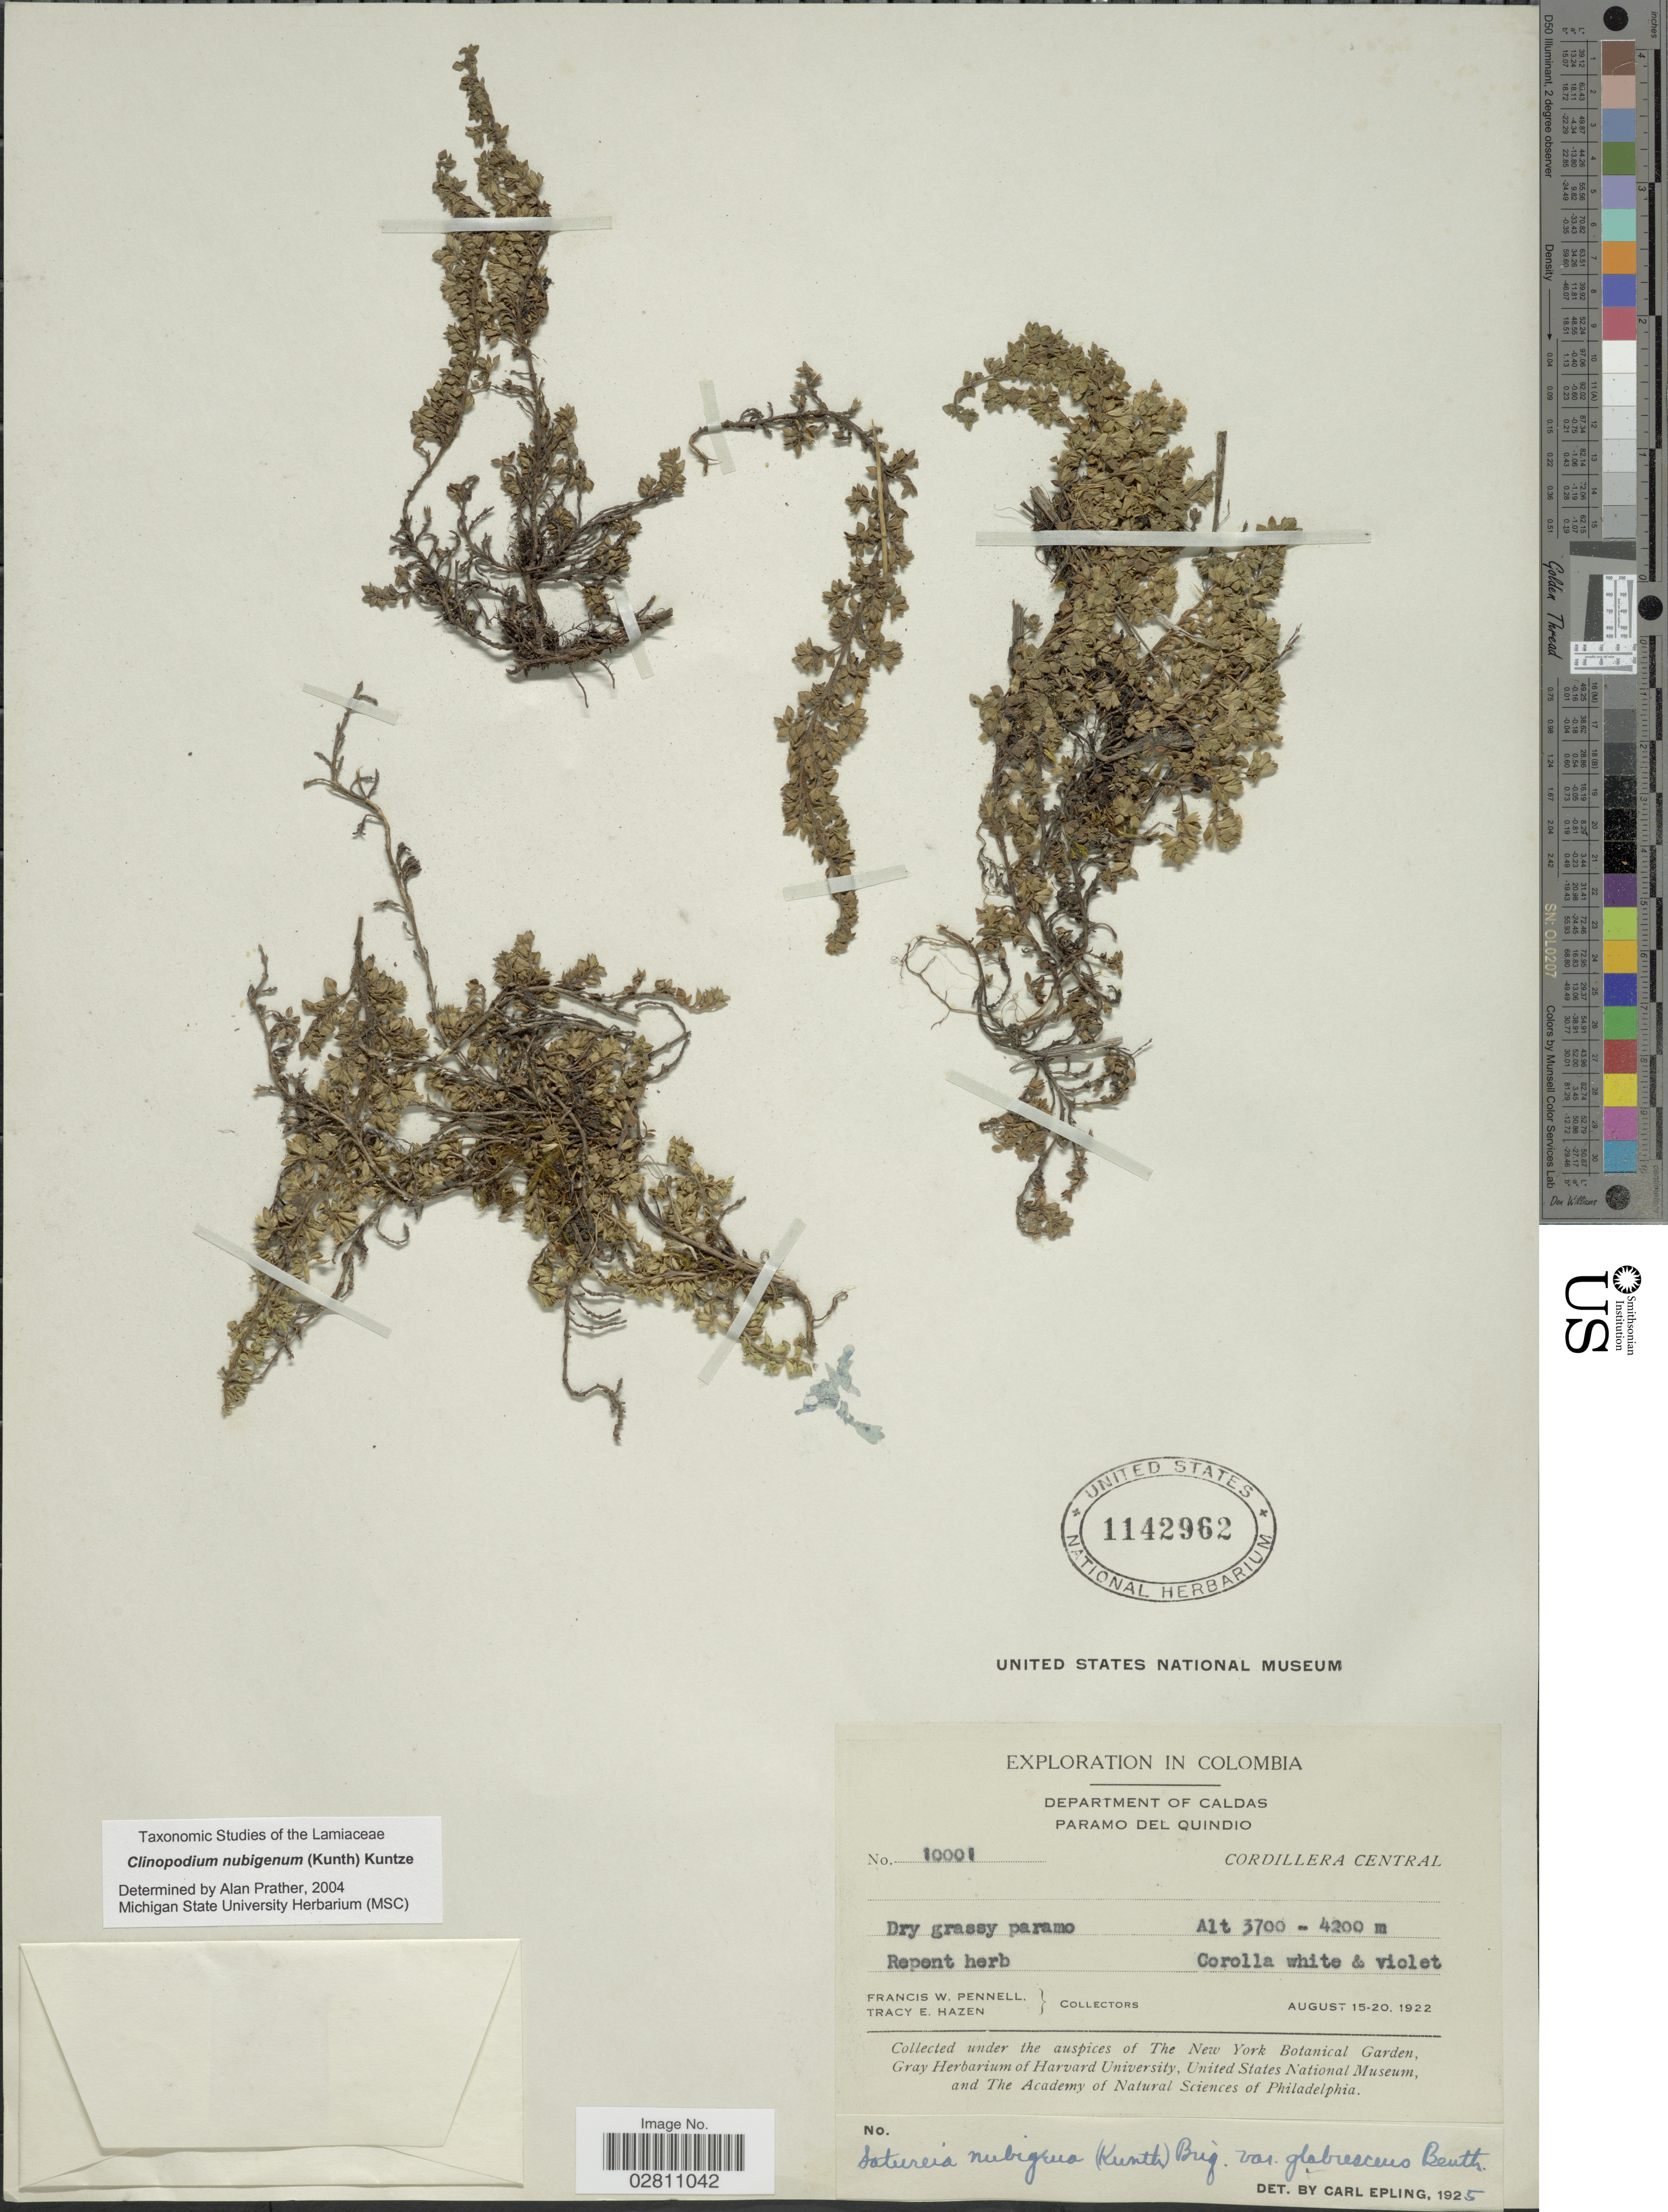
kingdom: Plantae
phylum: Tracheophyta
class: Magnoliopsida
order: Lamiales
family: Lamiaceae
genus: Clinopodium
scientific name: Clinopodium nubigenum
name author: (Kunth) Kuntze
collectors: F. W. Pennell & T. E. Hazen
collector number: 10001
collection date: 1922-08-15/1922-08-20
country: Colombia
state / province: Caldas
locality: Department of Caldas, Paramo del Quindio, Cordillera Central.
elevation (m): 3700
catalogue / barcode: US 1142962